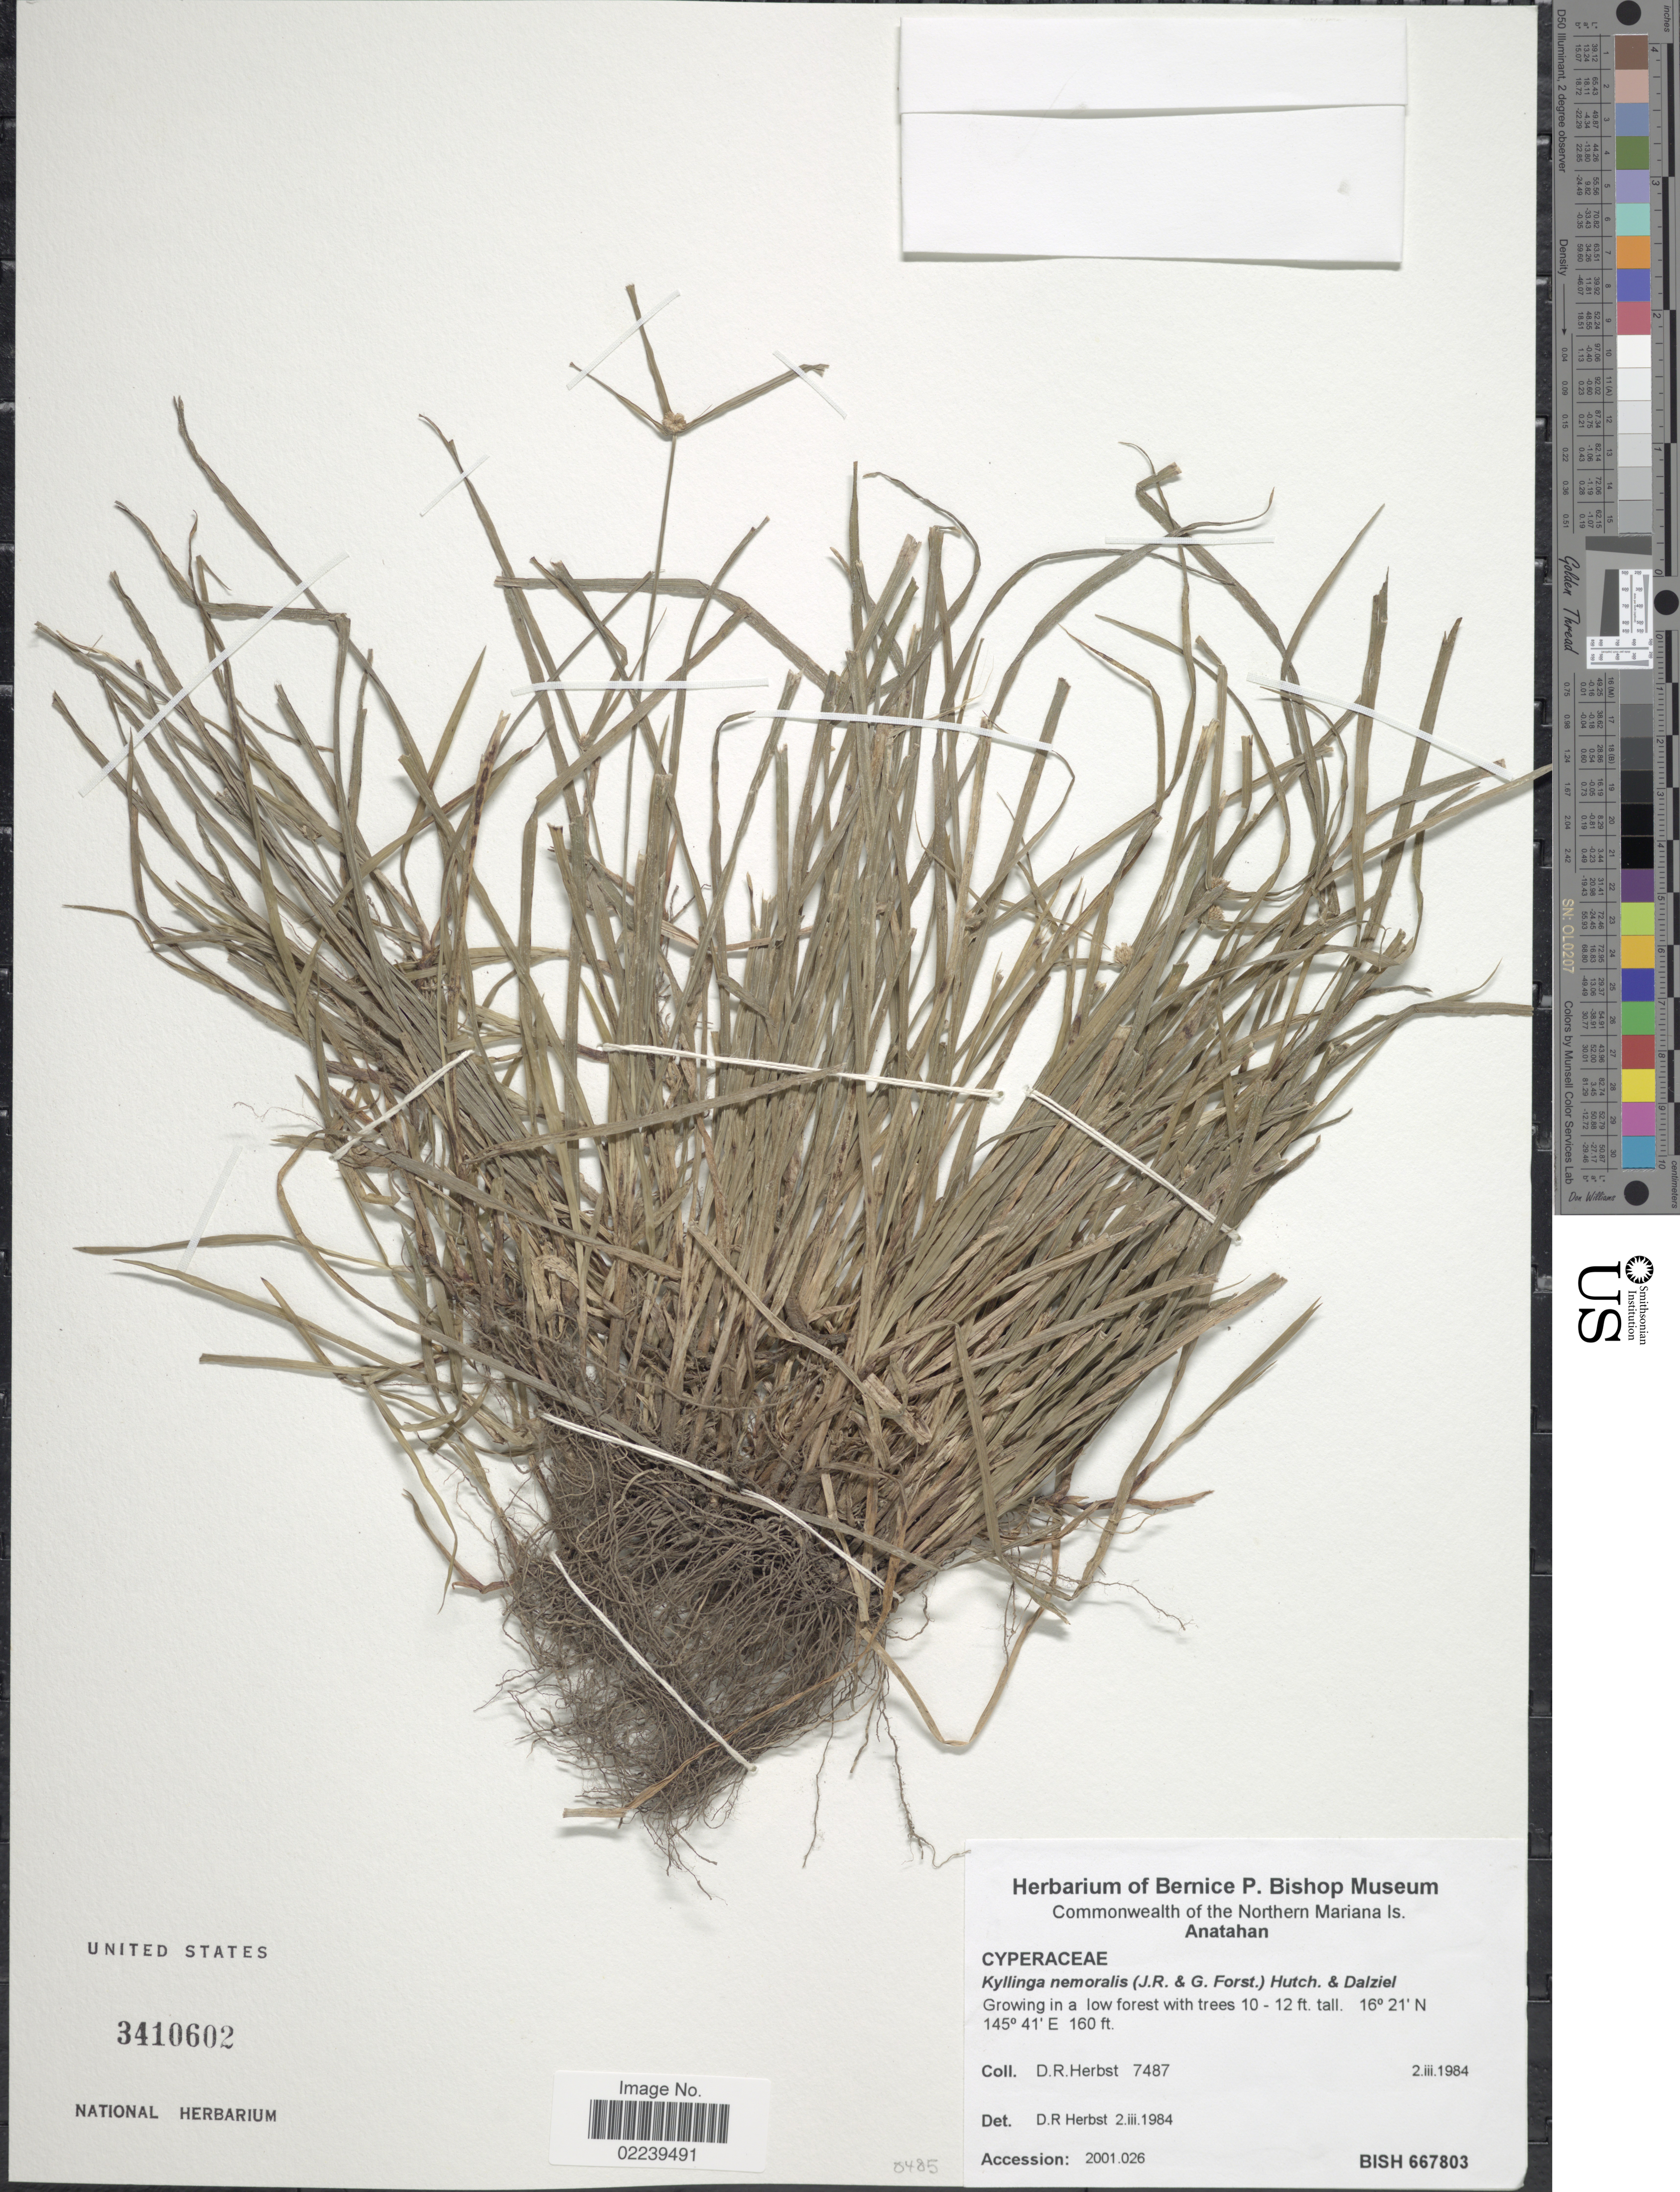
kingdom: Plantae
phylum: Tracheophyta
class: Liliopsida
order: Poales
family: Cyperaceae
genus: Cyperus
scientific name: Cyperus mindorensis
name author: (Steud.) Huygh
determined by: Strong, M. T., (US), Smithsonian Institution - National Museum of Natural History (UNITED STATES)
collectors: D. R. Herbst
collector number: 7487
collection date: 1984-03-02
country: Northern Mariana Islands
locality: Anatahan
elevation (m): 49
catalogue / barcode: US 3410602